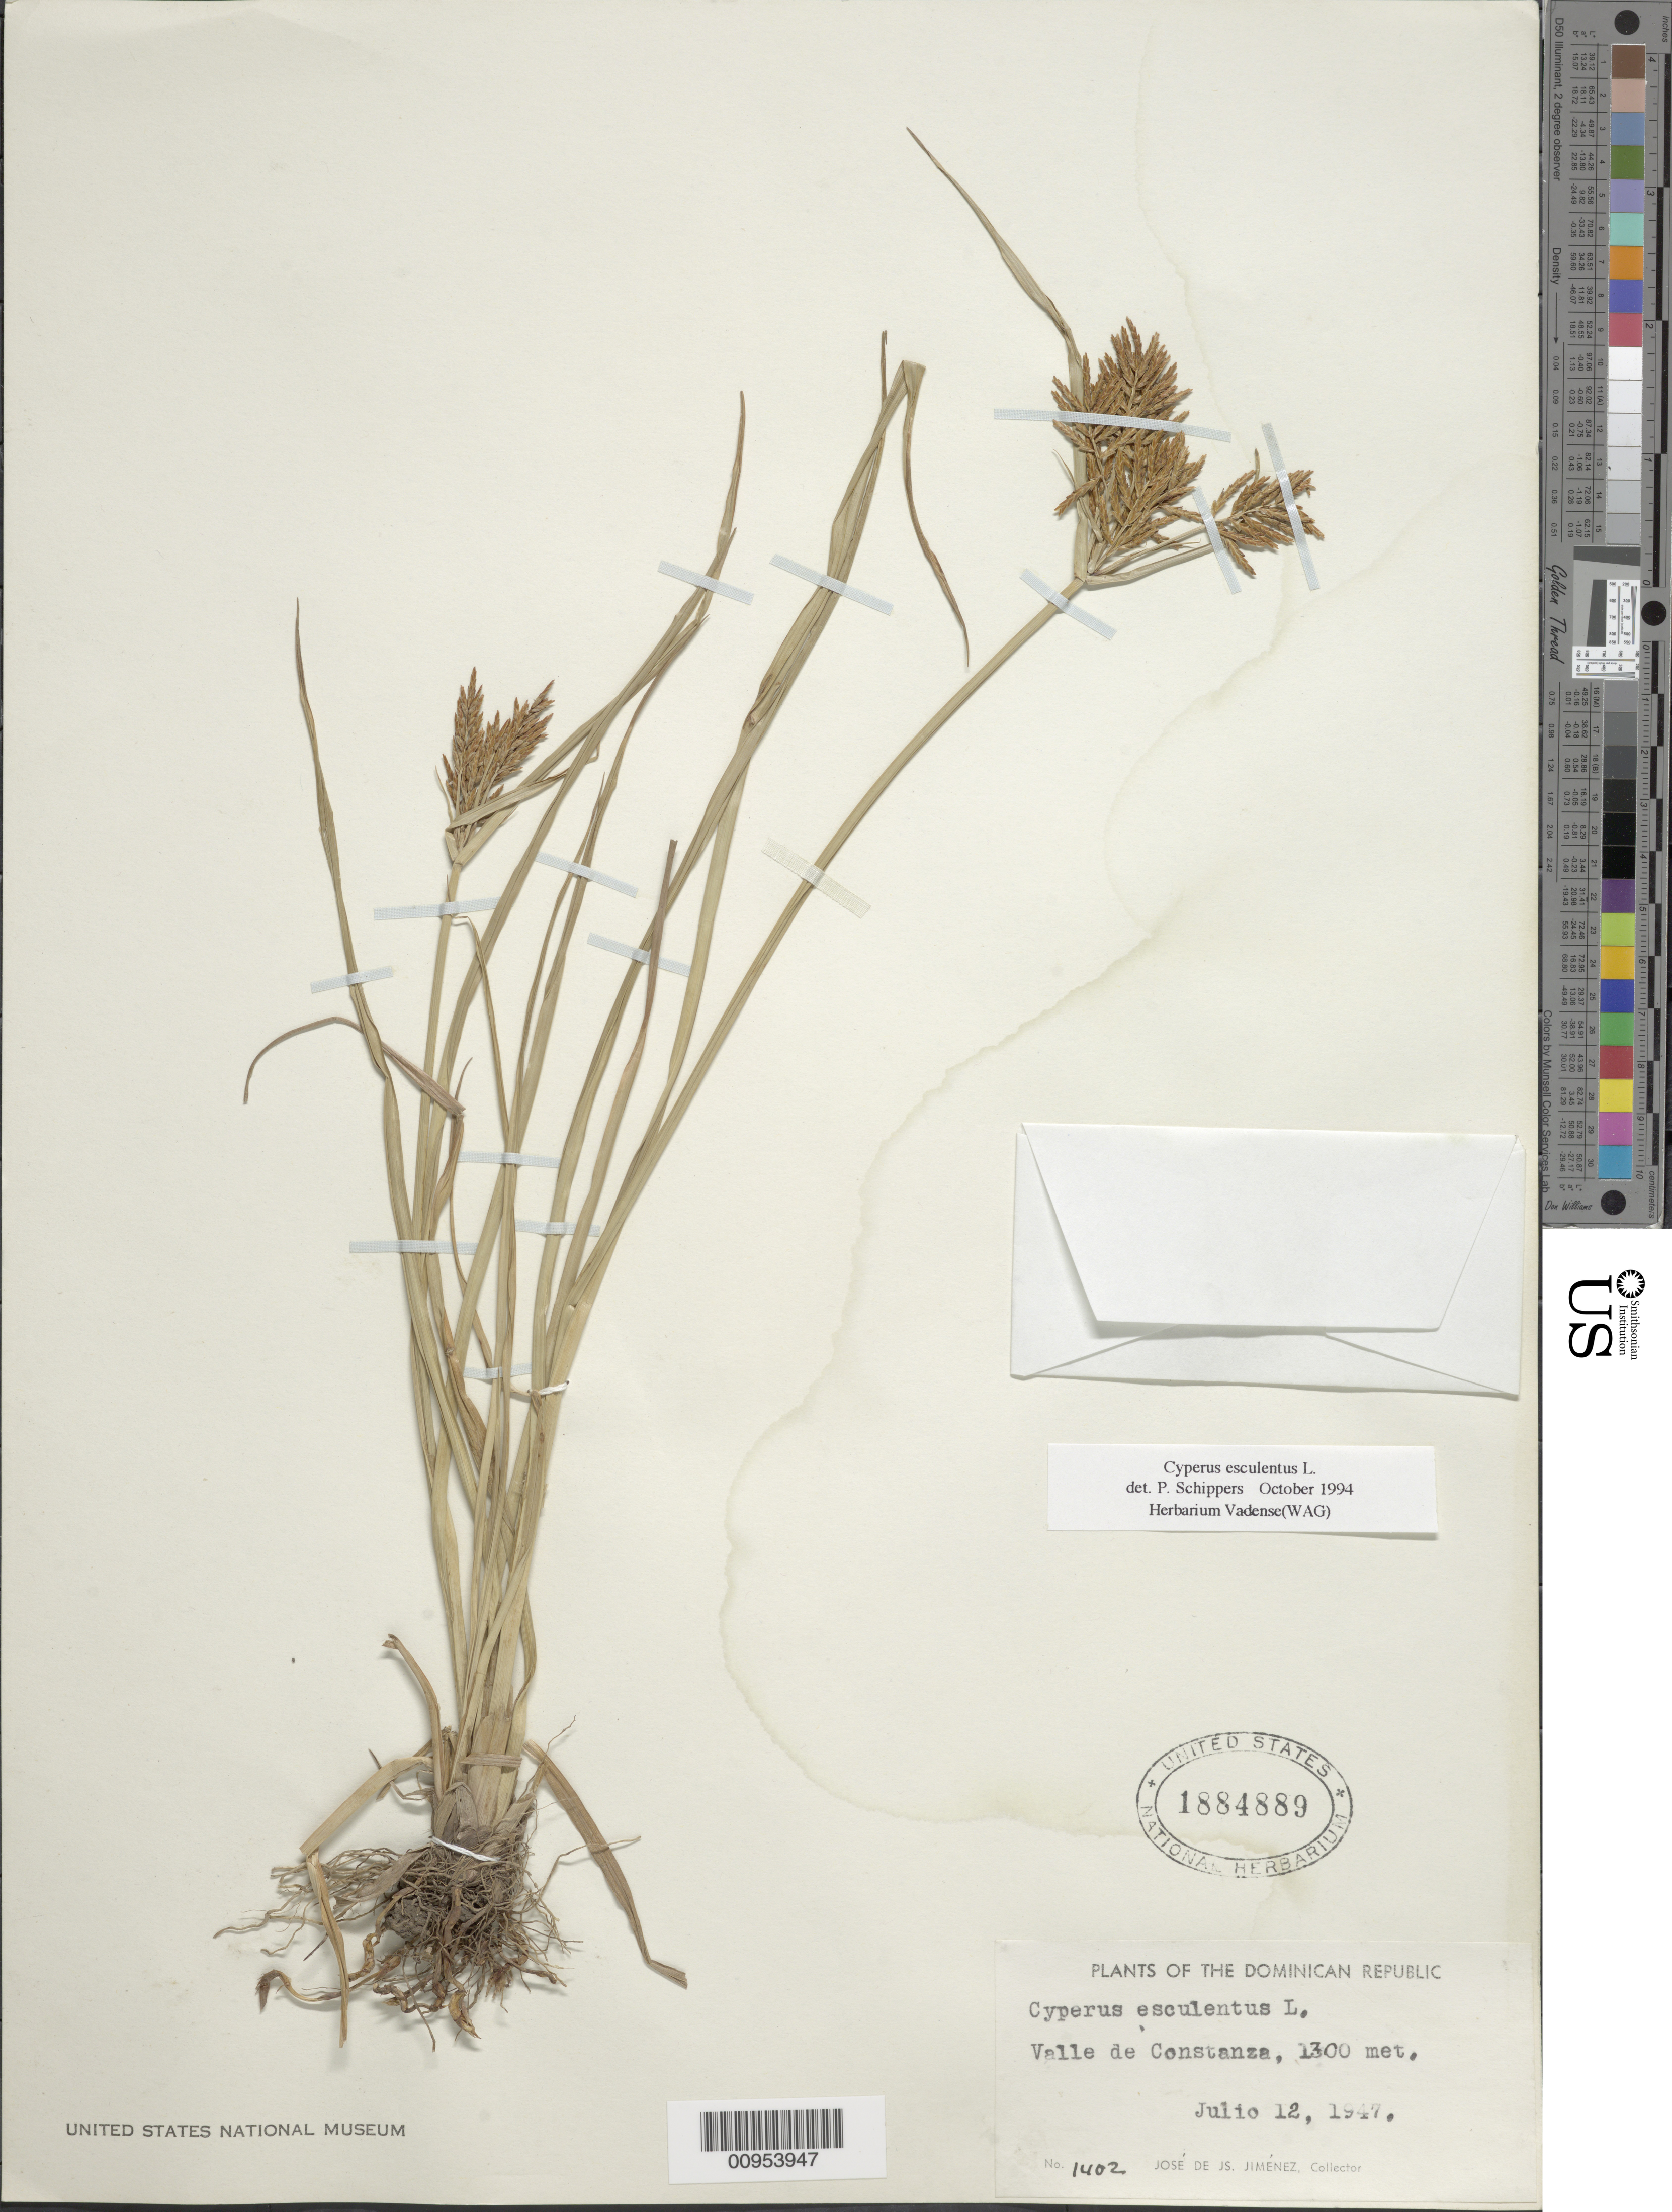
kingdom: Plantae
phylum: Tracheophyta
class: Liliopsida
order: Poales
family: Cyperaceae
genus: Cyperus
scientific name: Cyperus esculentus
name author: L.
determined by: Schippers, P.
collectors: J. J. Jiménez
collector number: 1402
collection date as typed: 12 Jul 1947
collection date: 1947-07-12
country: Dominican Republic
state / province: La Vega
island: Hispaniola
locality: Valle de Constanza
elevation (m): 1300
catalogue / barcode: US 1884889